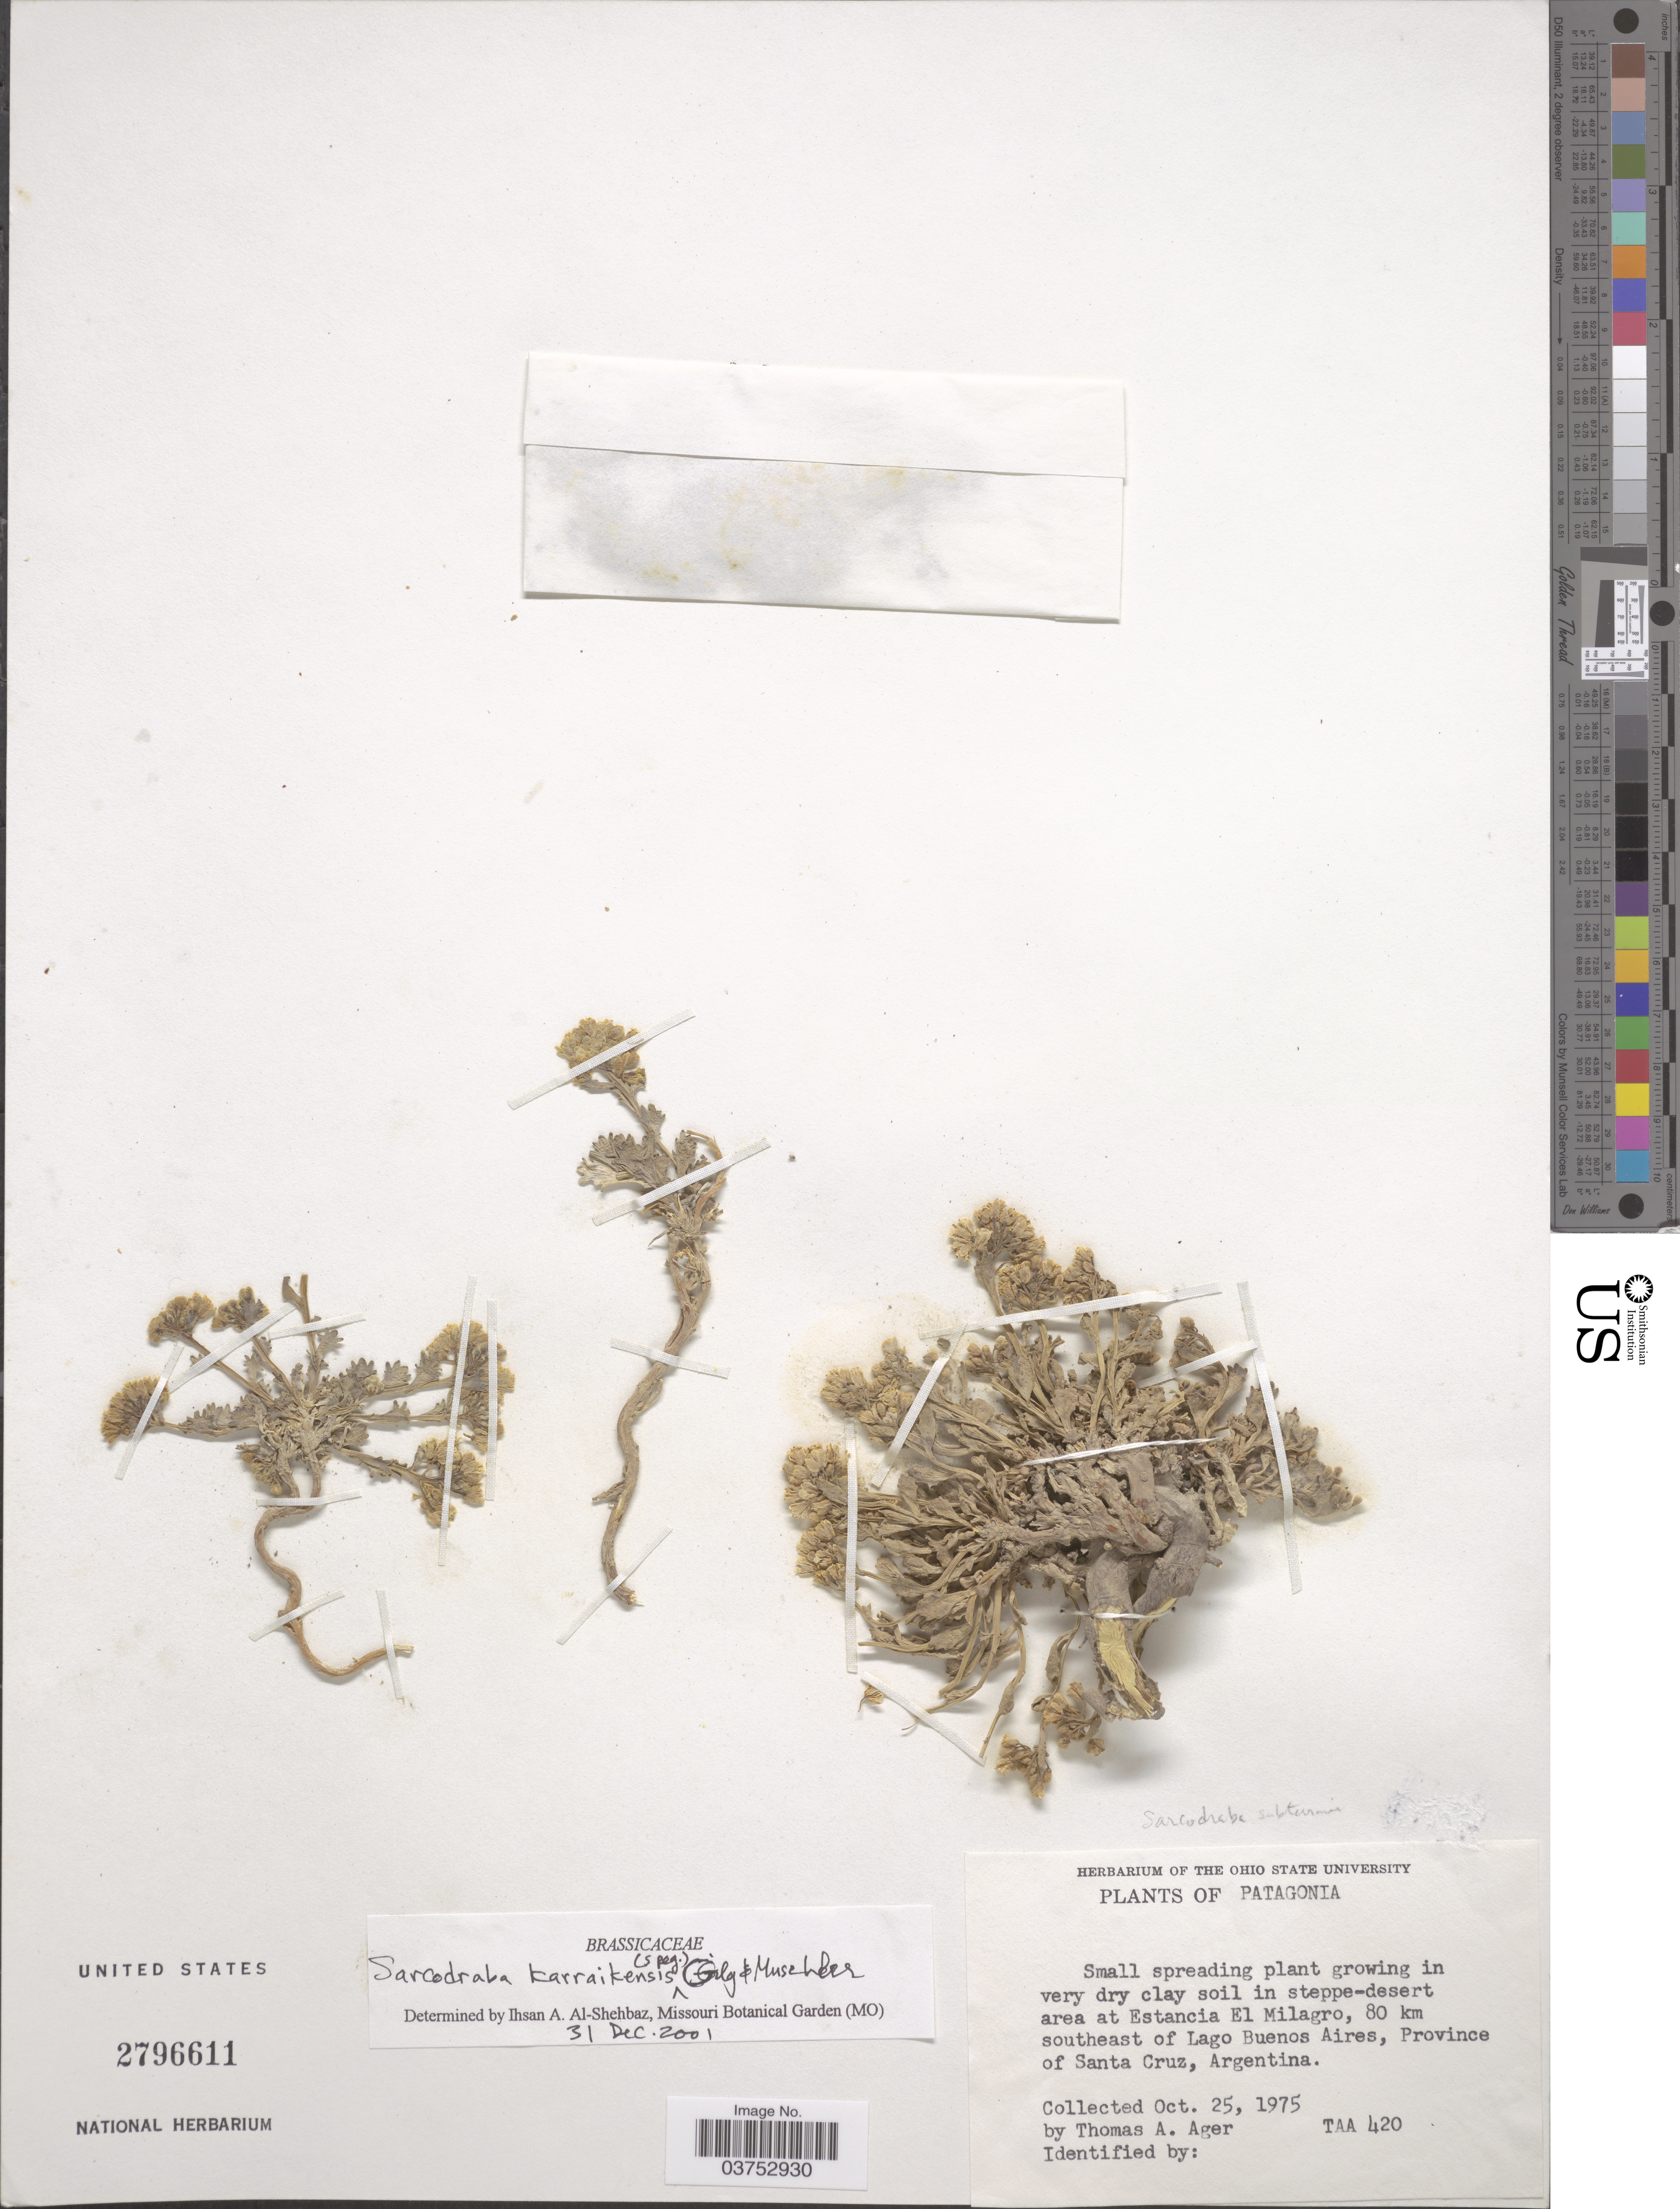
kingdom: Plantae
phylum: Tracheophyta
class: Magnoliopsida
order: Brassicales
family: Brassicaceae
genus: Draba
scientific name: Draba karraikensis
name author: (A. Gray) Speg.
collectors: T. A. Ager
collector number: TAA420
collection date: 1975-10-25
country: Argentina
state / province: Santa Cruz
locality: Patagonia. In steppe-desert area at Estancia El Milagro, 80 km southeast of Lago Buenos Aires.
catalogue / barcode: US 2796611